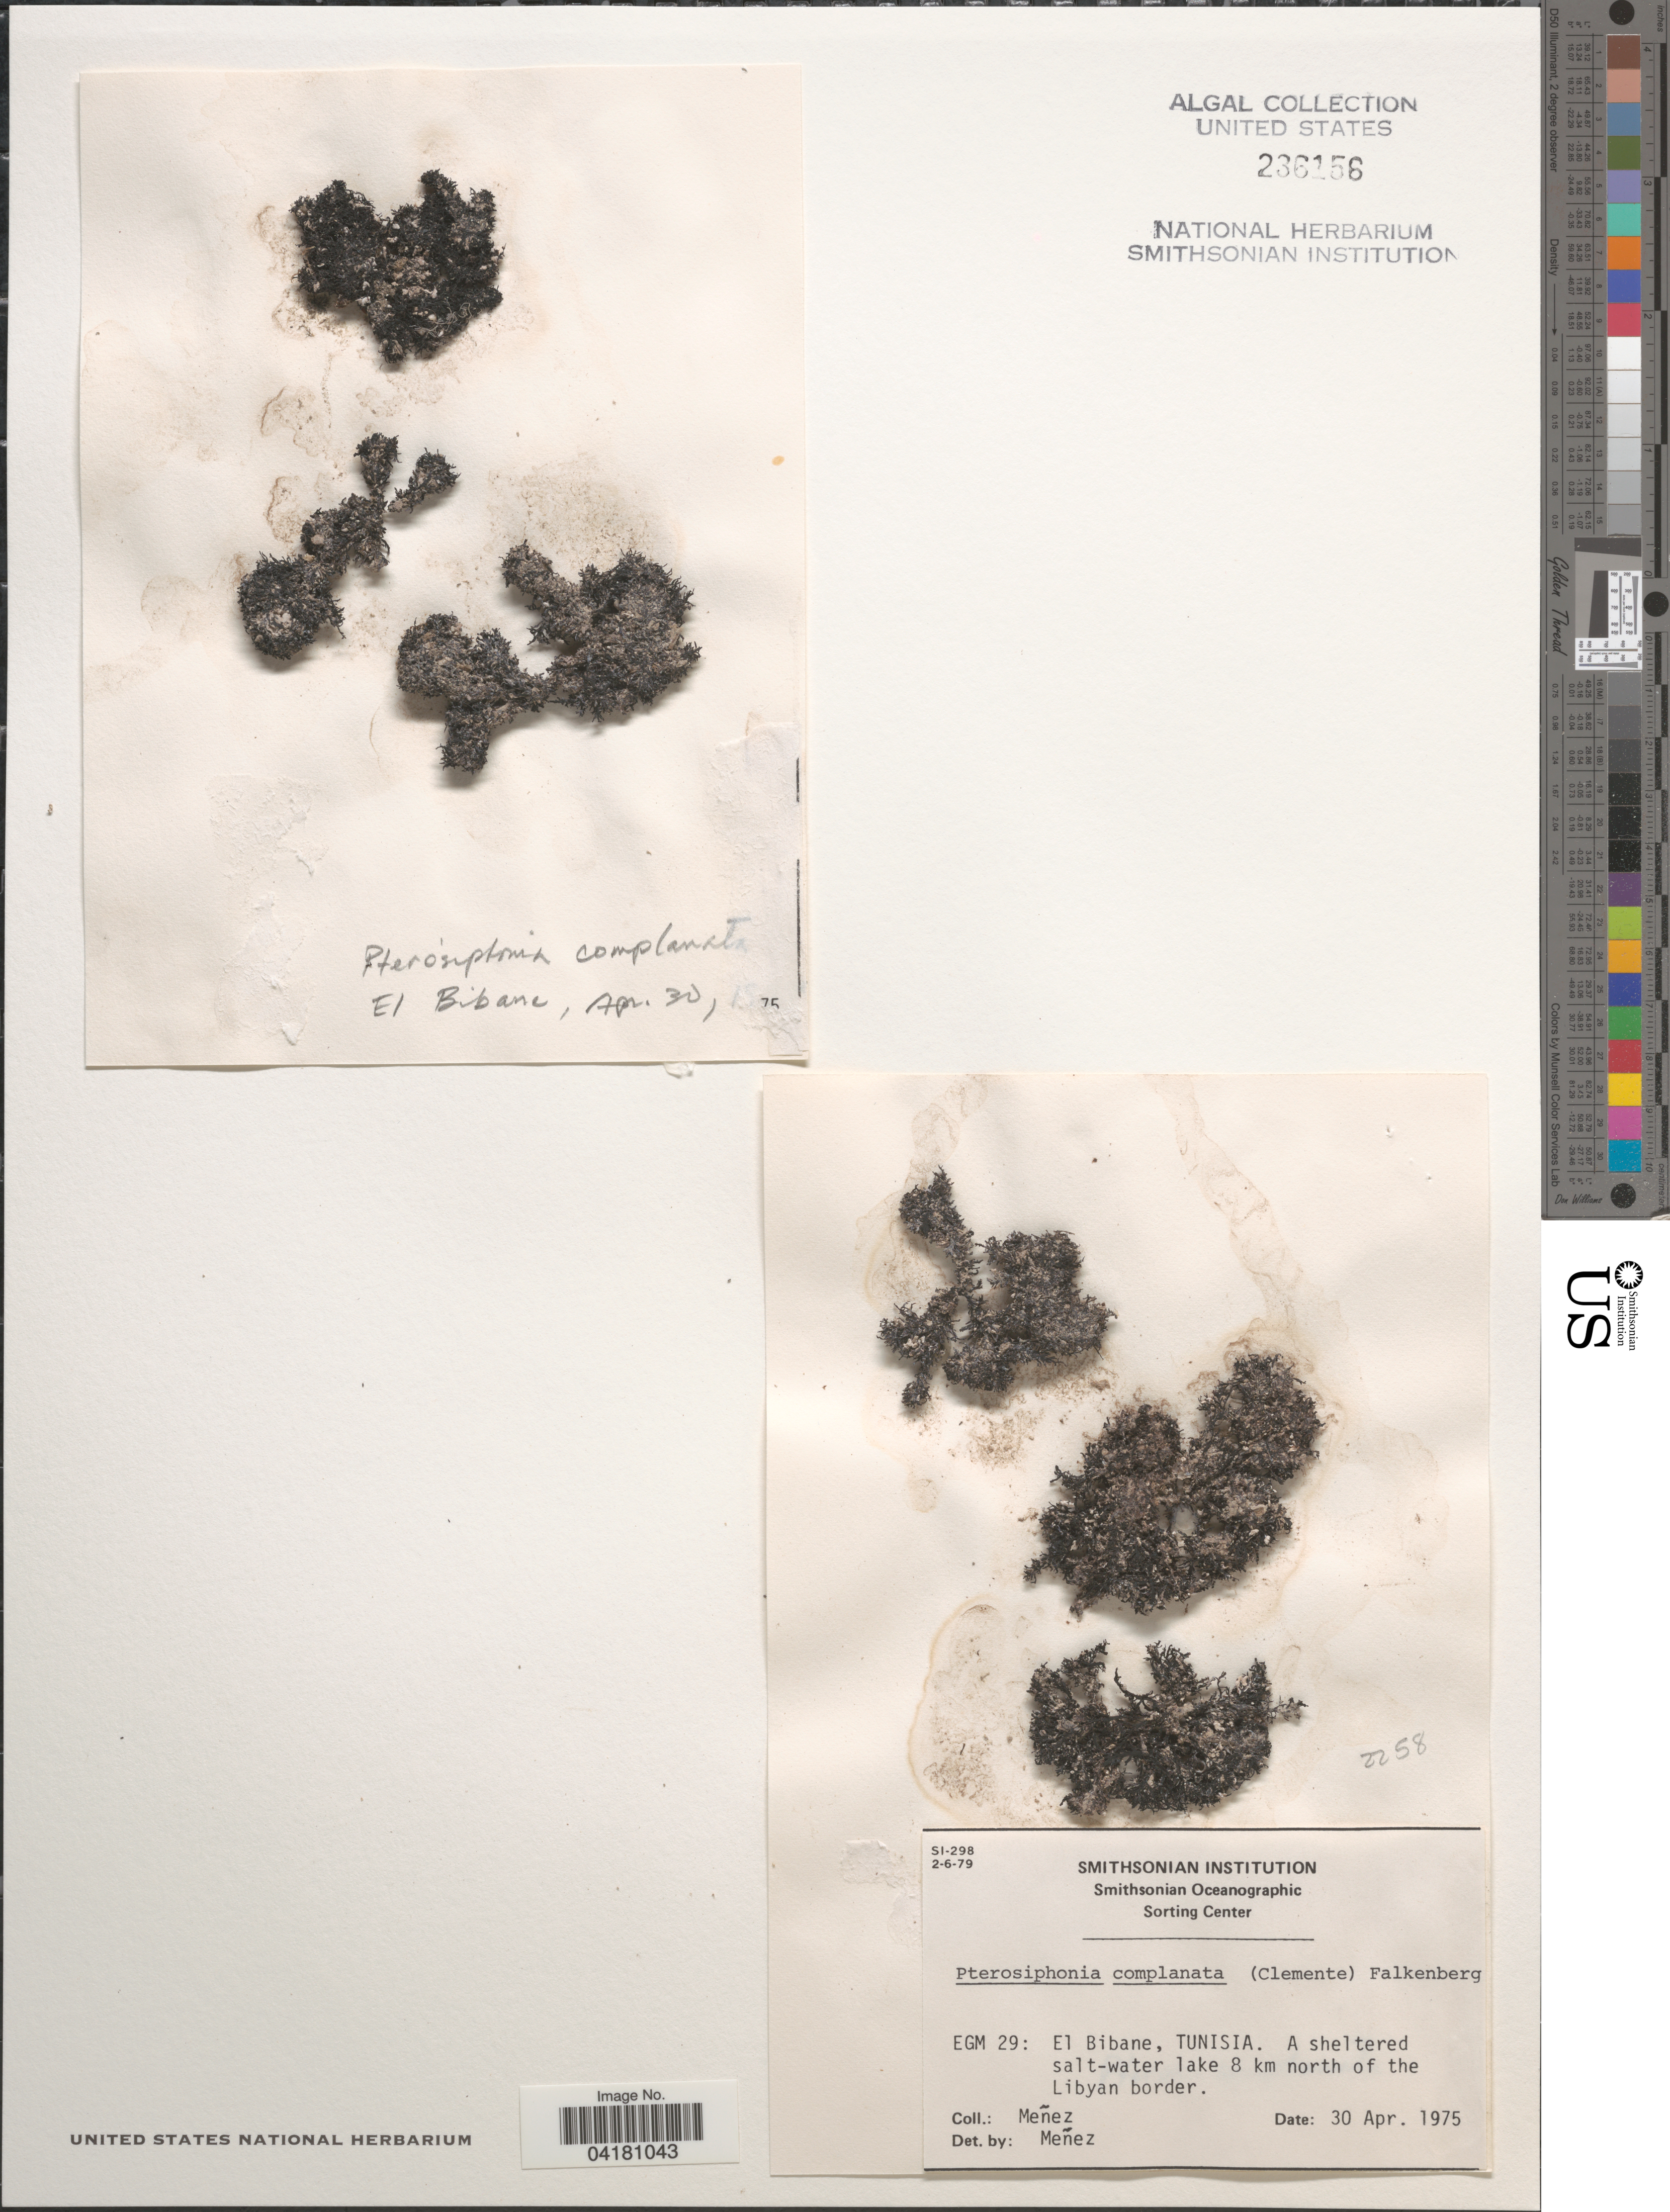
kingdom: Plantae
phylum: Rhodophyta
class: Florideophyceae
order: Ceramiales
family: Rhodomelaceae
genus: Pterosiphonia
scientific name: Pterosiphonia complanata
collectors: Menez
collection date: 1975-04-30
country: Tunisia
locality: EGM 29: El Bibane. A sheltered salt-water lake 8 km north of the Libyan border.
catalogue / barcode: US 236156